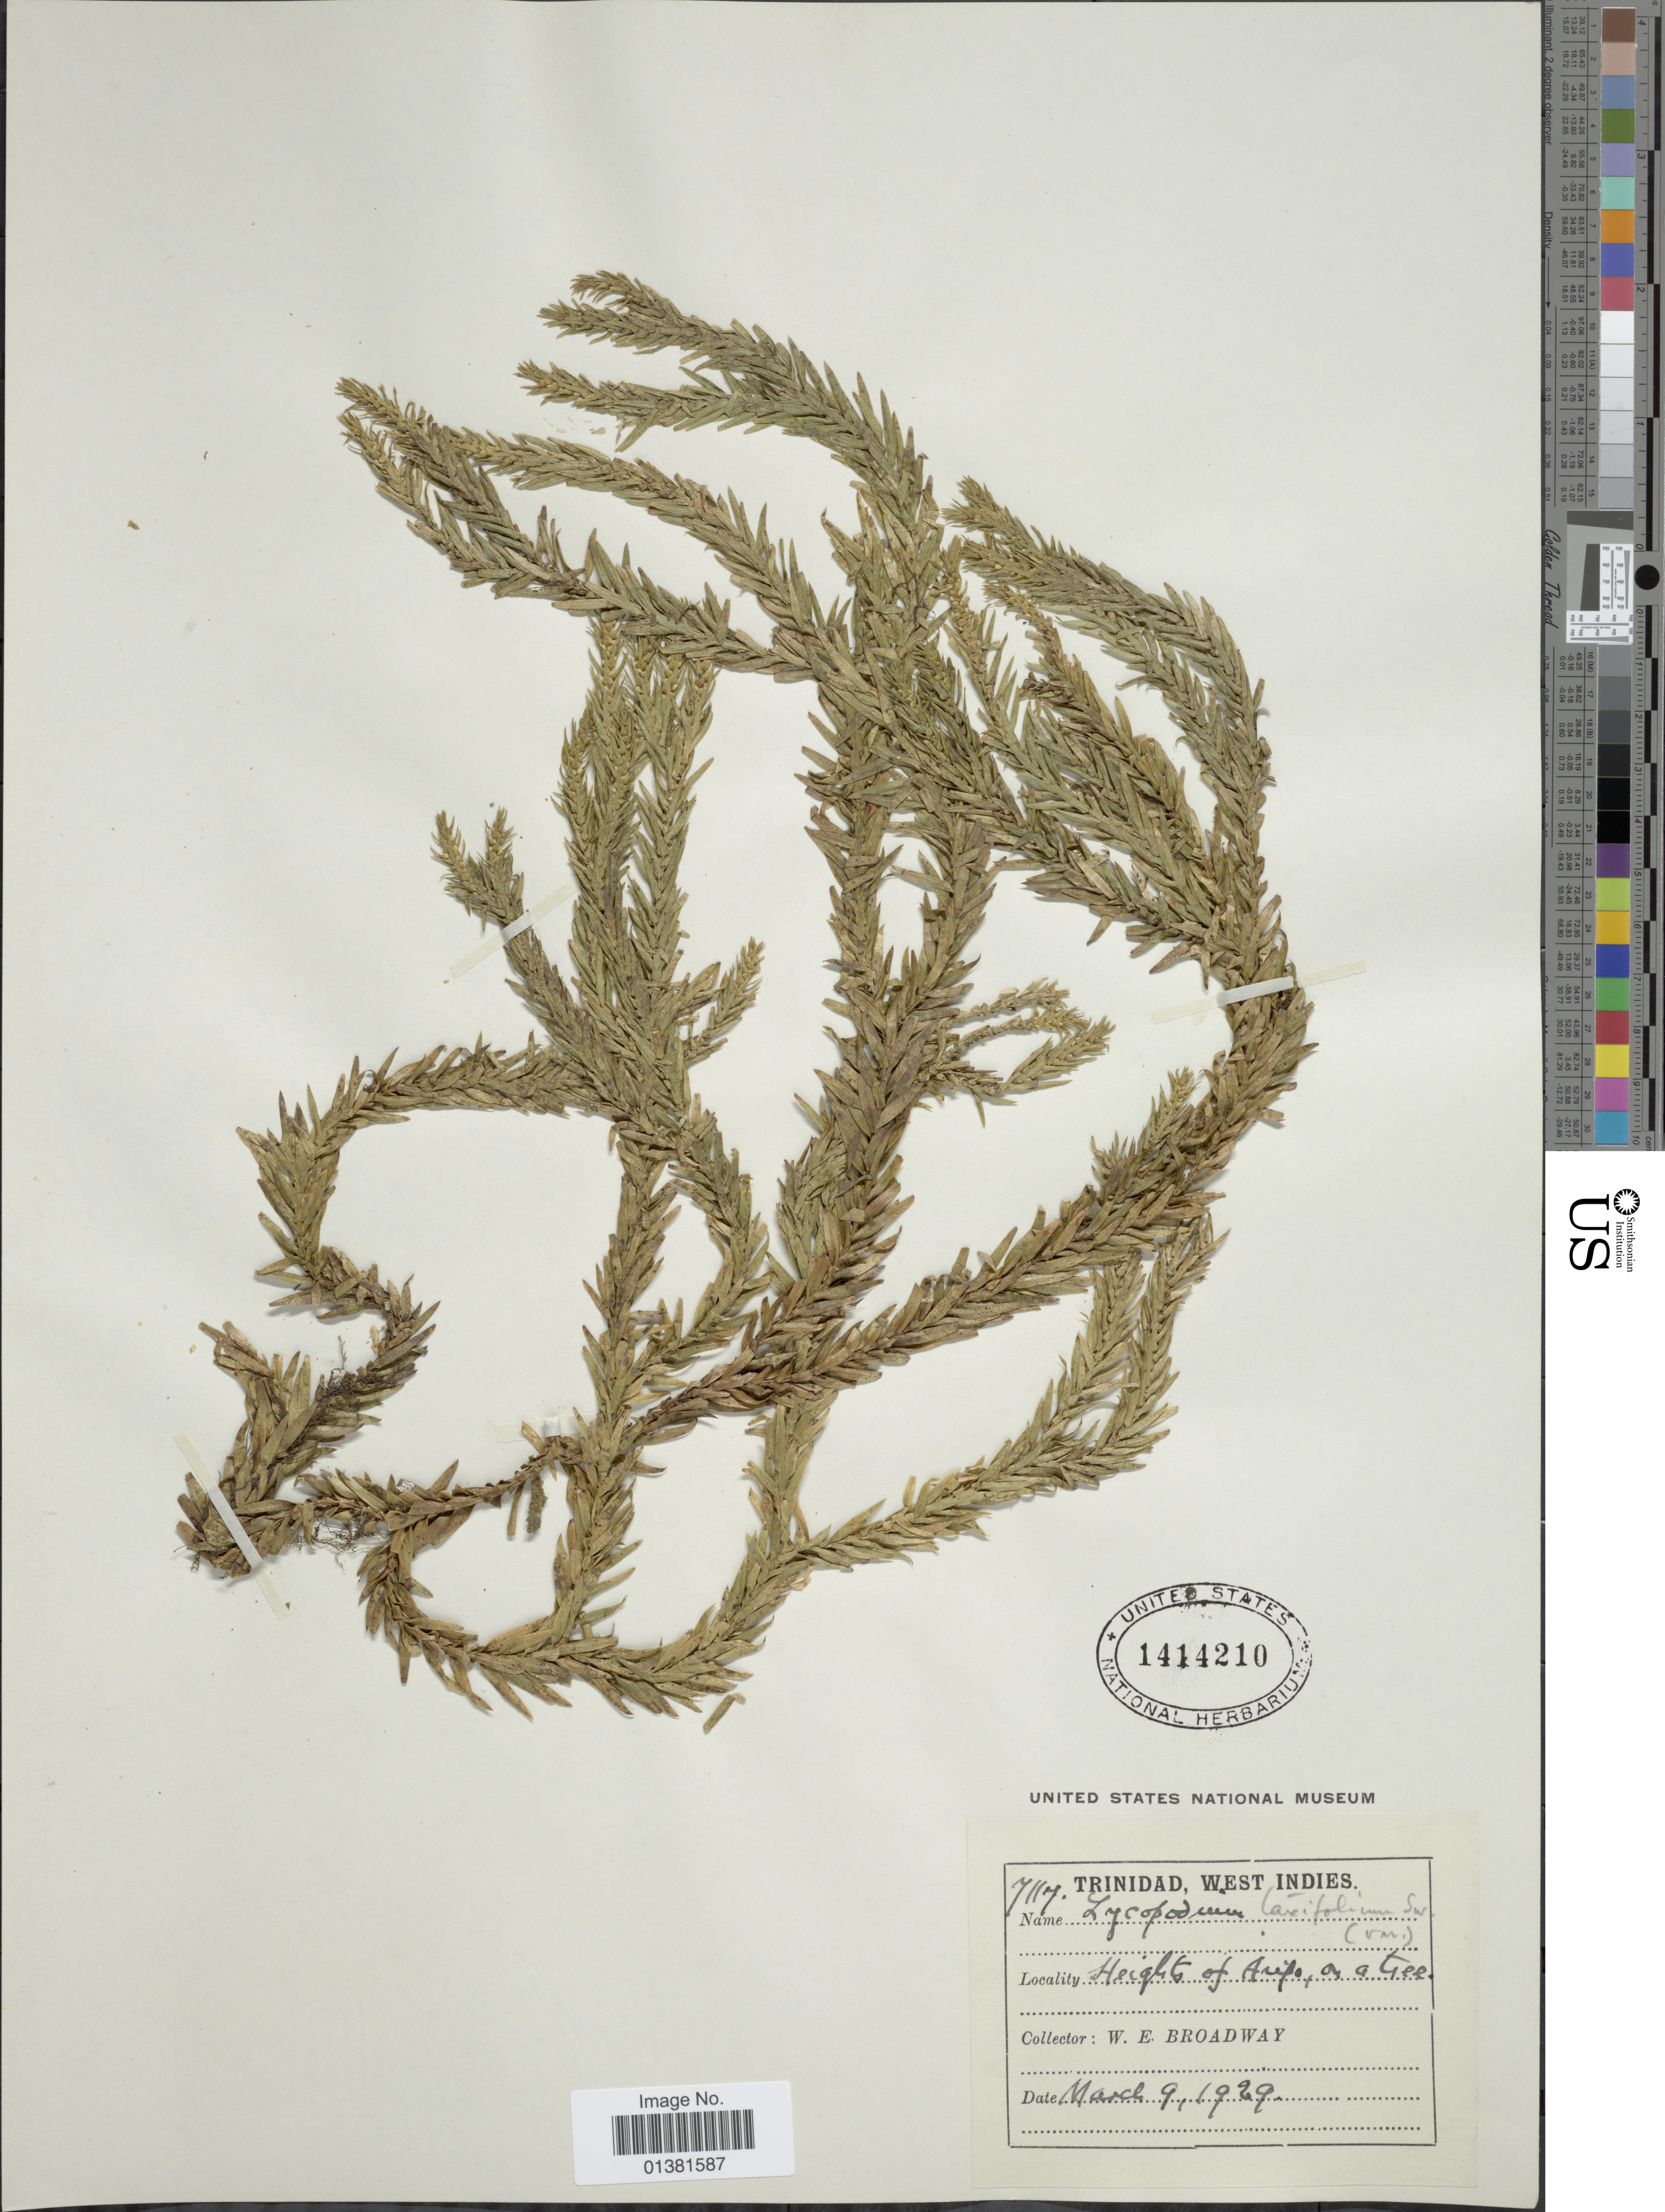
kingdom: Plantae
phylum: Tracheophyta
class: Lycopodiopsida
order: Lycopodiales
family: Lycopodiaceae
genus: Phlegmariurus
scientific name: Phlegmariurus taxifolius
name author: (Sw.) Á. Löve & D. Löve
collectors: W. E. Broadway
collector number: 7117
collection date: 1929-03-09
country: Trinidad and Tobago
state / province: Trinidad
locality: West Indies, Heights of Aripo, on a tree.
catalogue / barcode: US 1414210